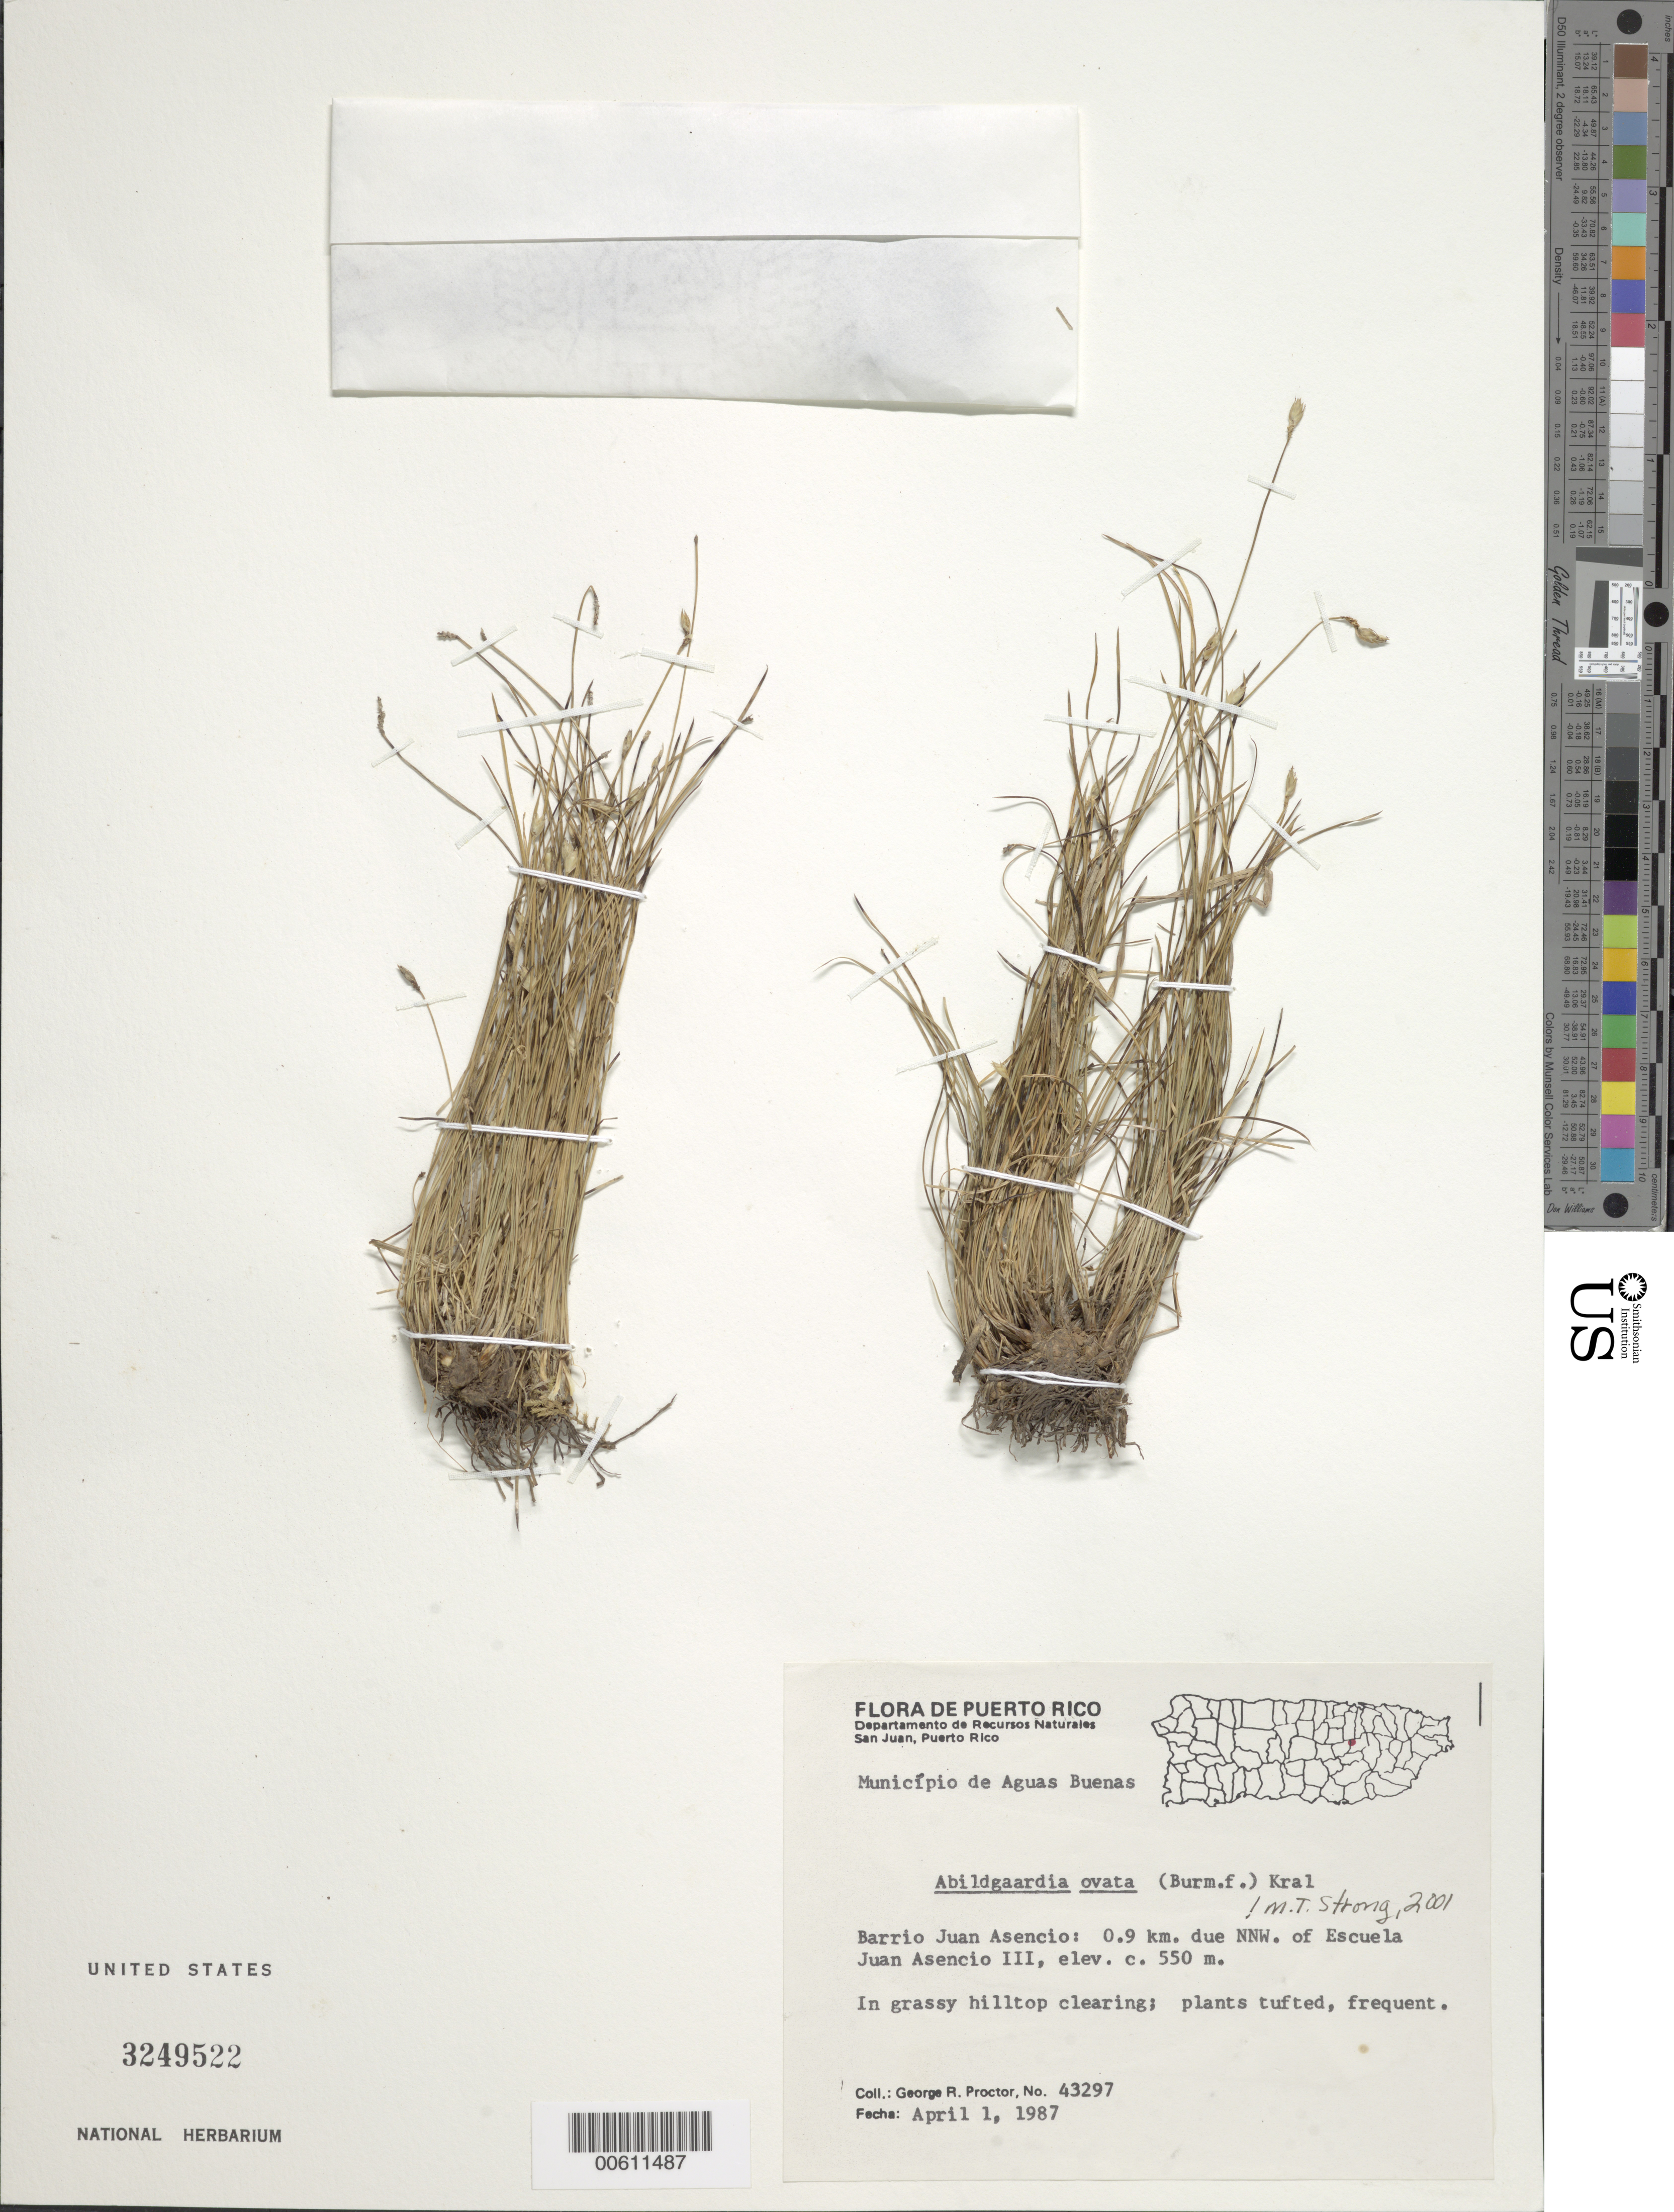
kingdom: Plantae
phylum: Tracheophyta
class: Liliopsida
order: Poales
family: Cyperaceae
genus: Abildgaardia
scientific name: Abildgaardia ovata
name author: (Burm. f.) Kral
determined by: Strong, M. T., (US), Smithsonian Institution - National Museum of Natural History (UNITED STATES)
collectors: G. R. Proctor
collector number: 43297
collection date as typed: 01 Apr 1987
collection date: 1987-04-01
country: Puerto Rico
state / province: Agua Buenas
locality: Aguas Buenas: Barrio Juan Asencio, 0.9 km due NNW of Escuela Juan Asencio III.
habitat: In grassy hilltop clearing.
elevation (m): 550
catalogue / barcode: US 3249522